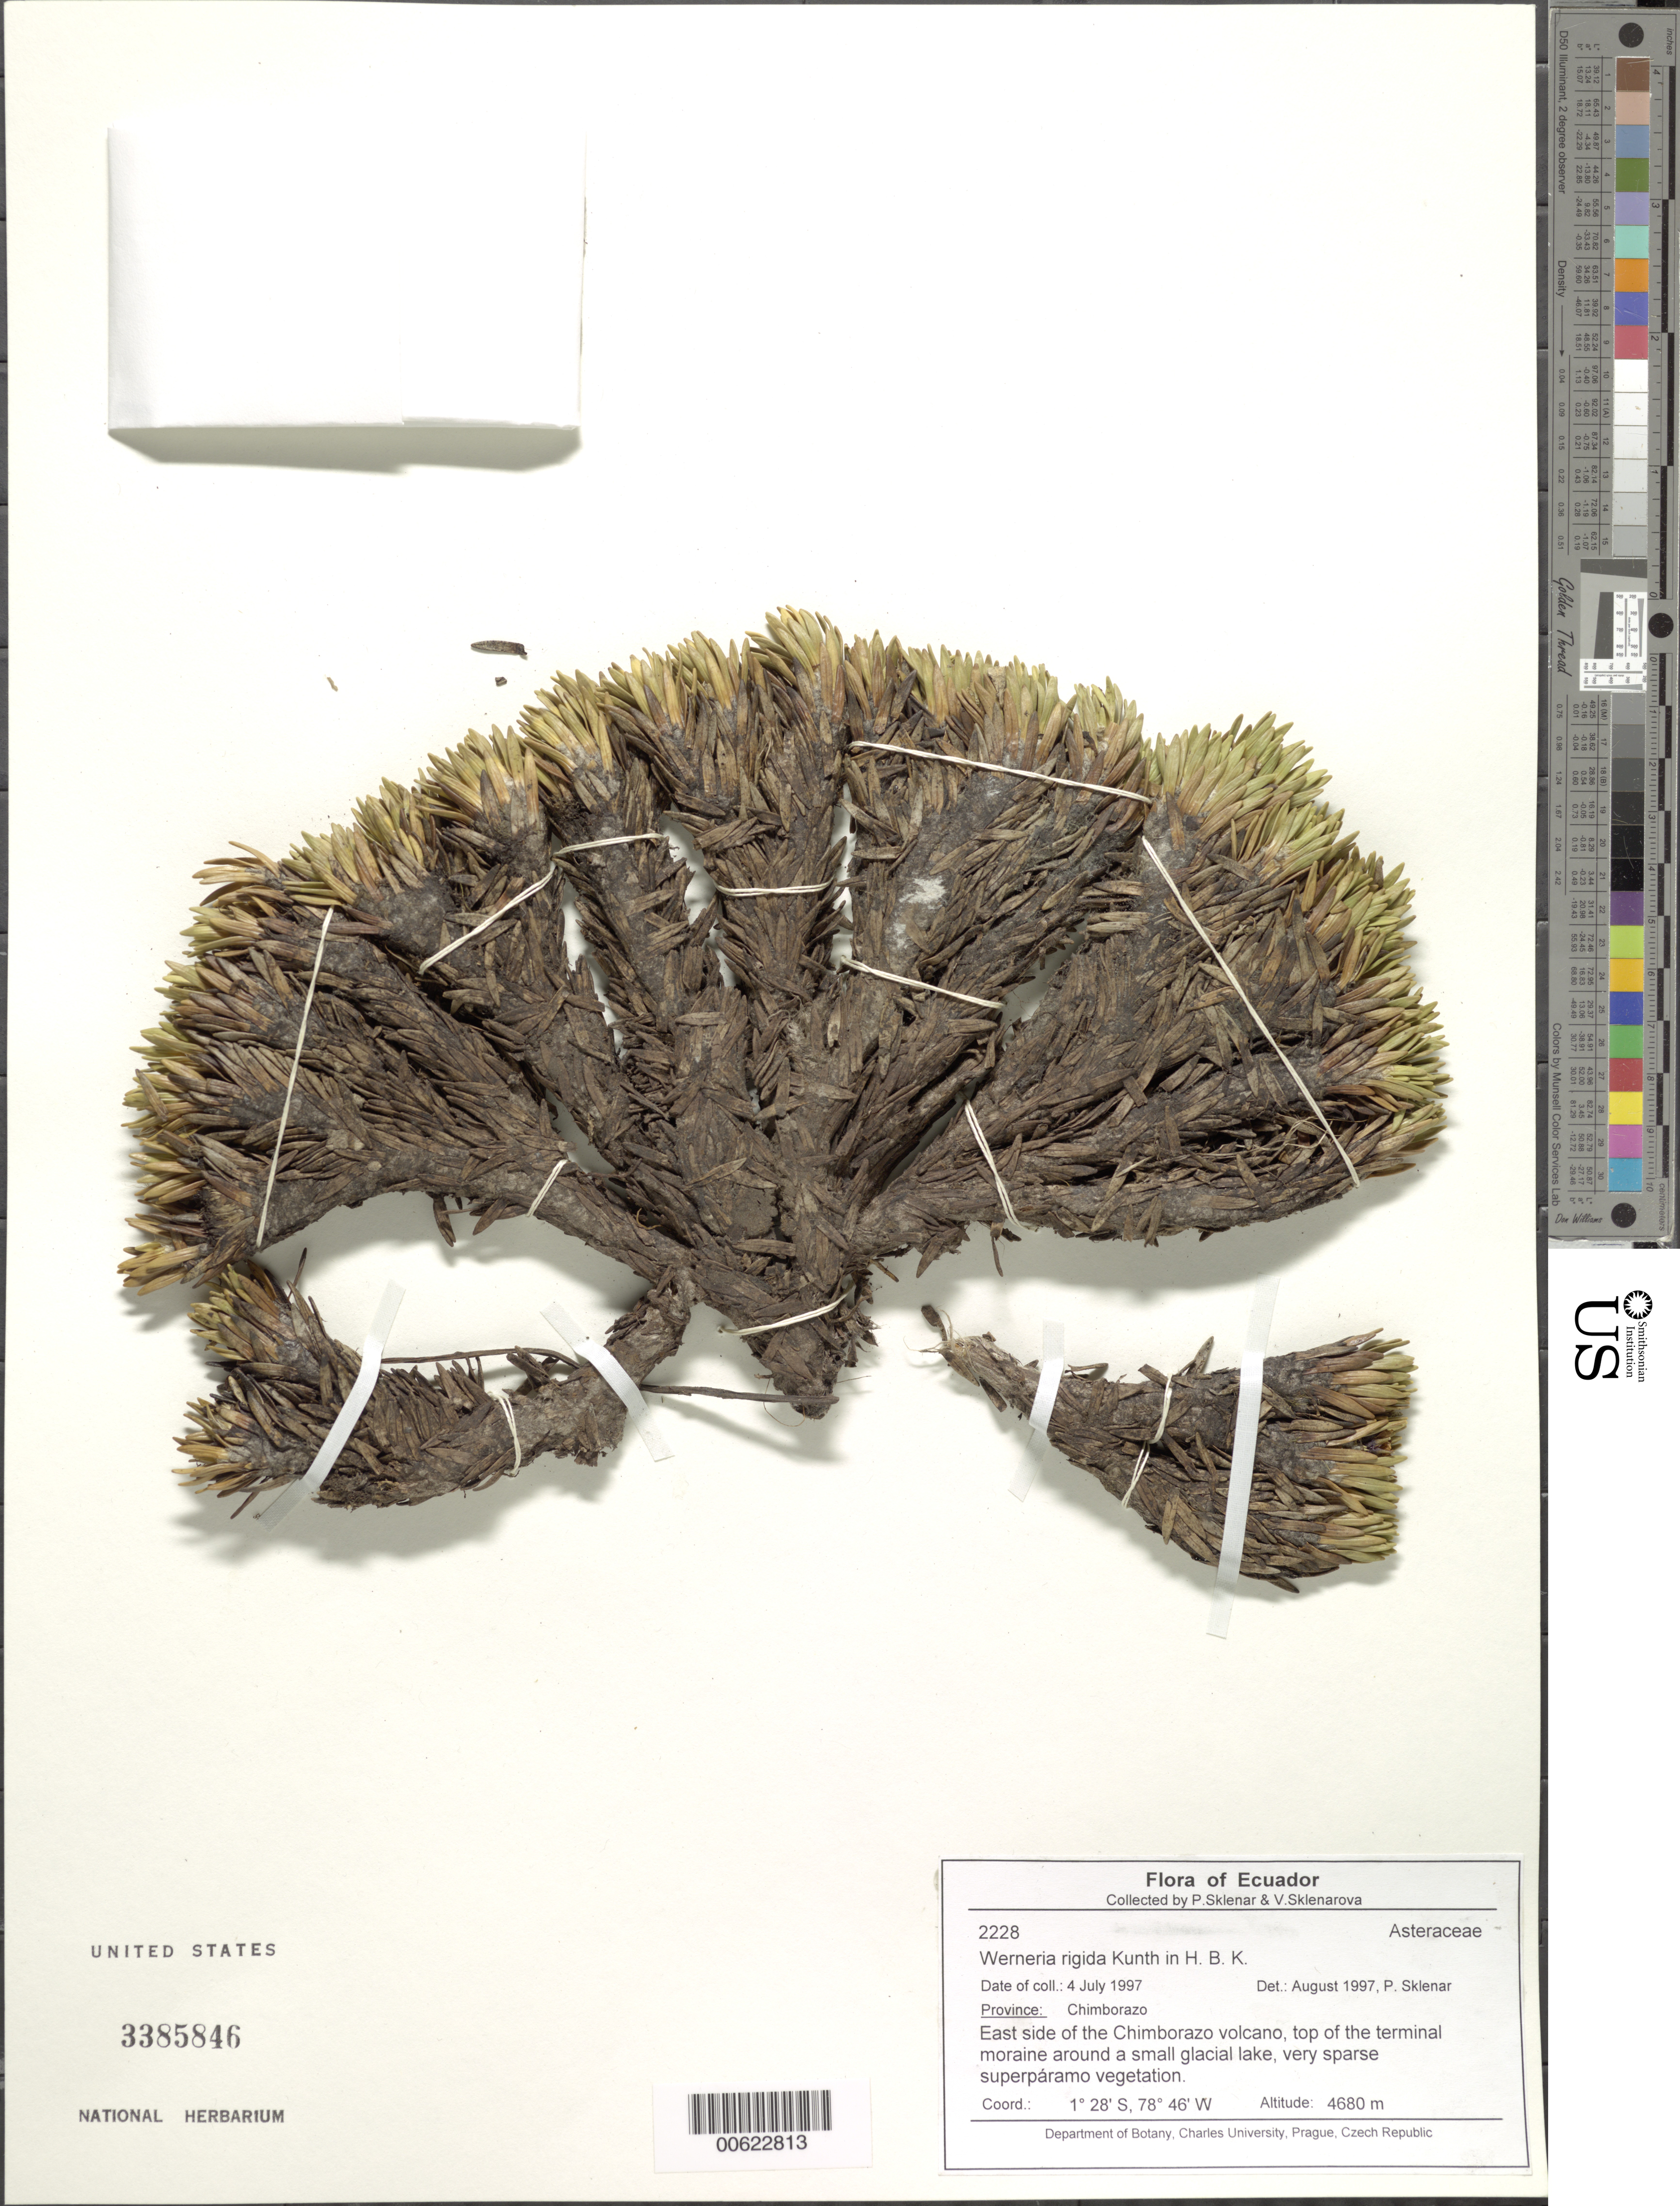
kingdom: Plantae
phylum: Tracheophyta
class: Magnoliopsida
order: Asterales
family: Asteraceae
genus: Xenophyllum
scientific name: Xenophyllum rigidum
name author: (Kunth) V.A. Funk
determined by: Funk, Vicki A., (BOT), Smithsonian Institution - National Museum of Natural History (UNITED STATES)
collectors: P. Sklenár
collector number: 2228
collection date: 1997-07-04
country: Ecuador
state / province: Chimborazo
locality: E side of the Chimborazo volcano, top of the ternimal moraine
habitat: Moraine around a small glacial lake, very sparse superparamo vegetation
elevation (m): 4680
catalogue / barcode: US 3385846